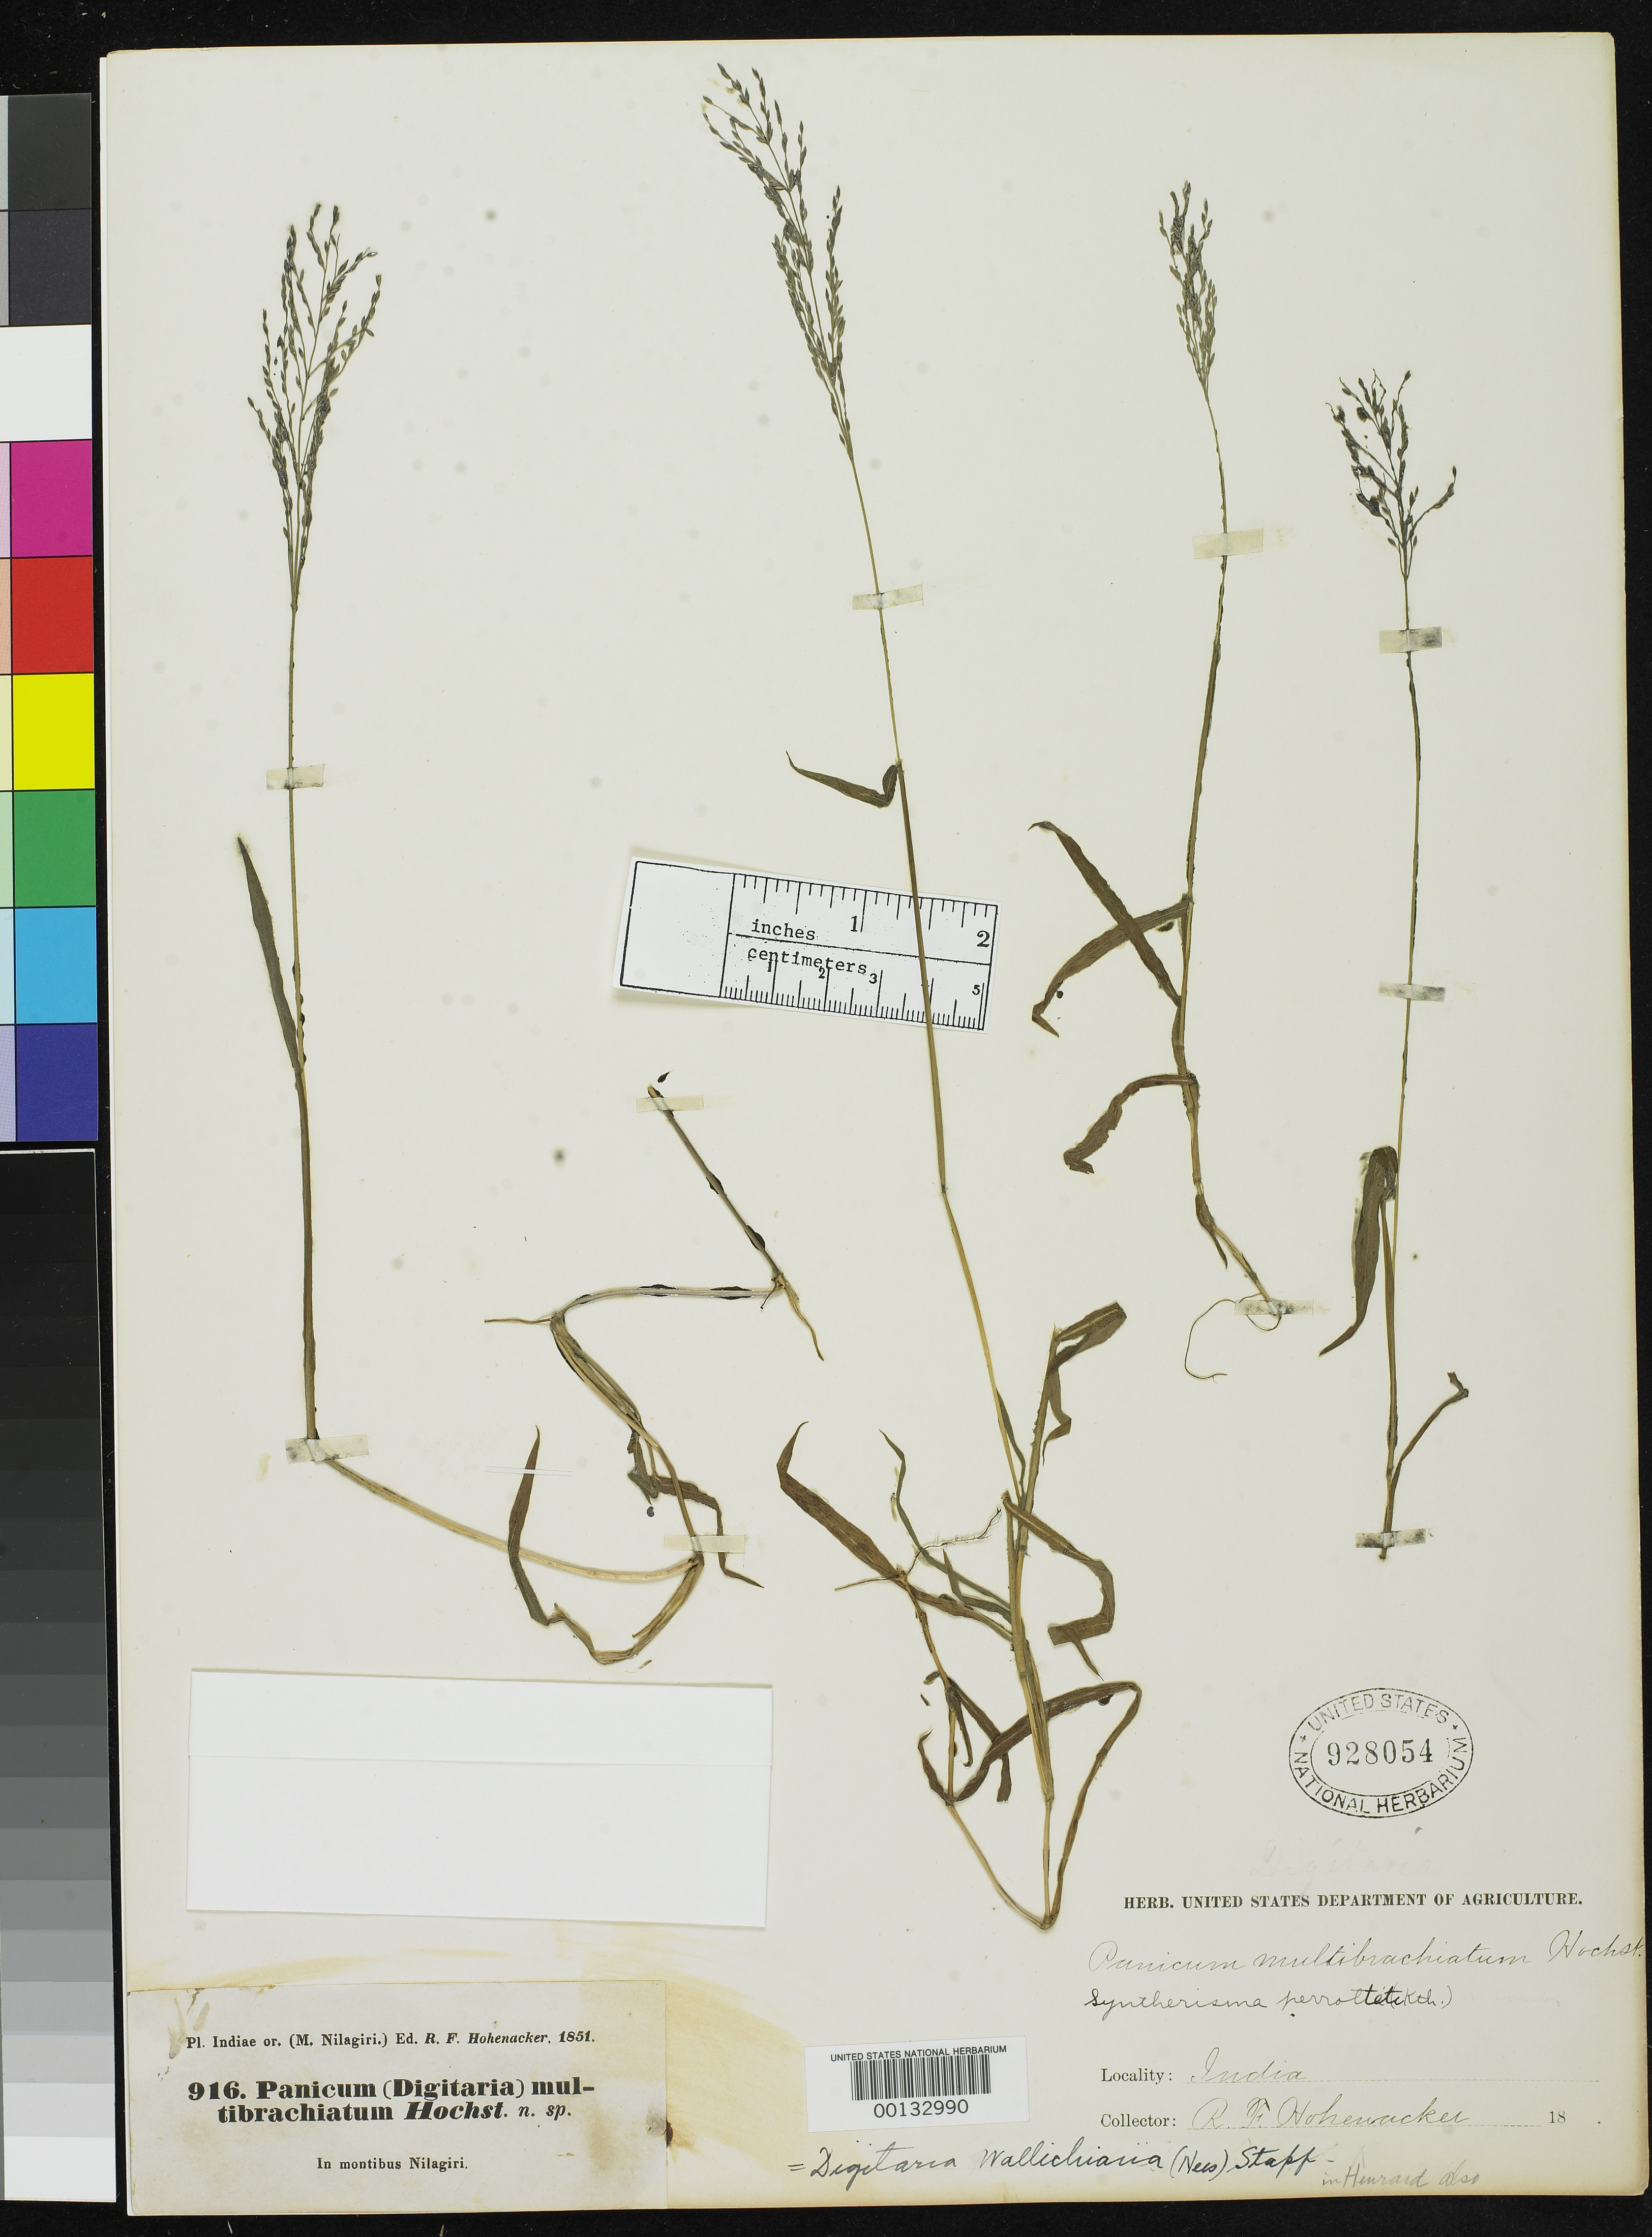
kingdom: Plantae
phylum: Tracheophyta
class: Liliopsida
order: Poales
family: Poaceae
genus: Panicum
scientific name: Panicum multibrachiatum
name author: Hochst. ex Steud.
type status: Isotype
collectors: R. F. Hohenacker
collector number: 916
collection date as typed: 1851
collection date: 1851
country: India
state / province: Tamil Nadu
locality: Mt. Nilagiri.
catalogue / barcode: US 928054